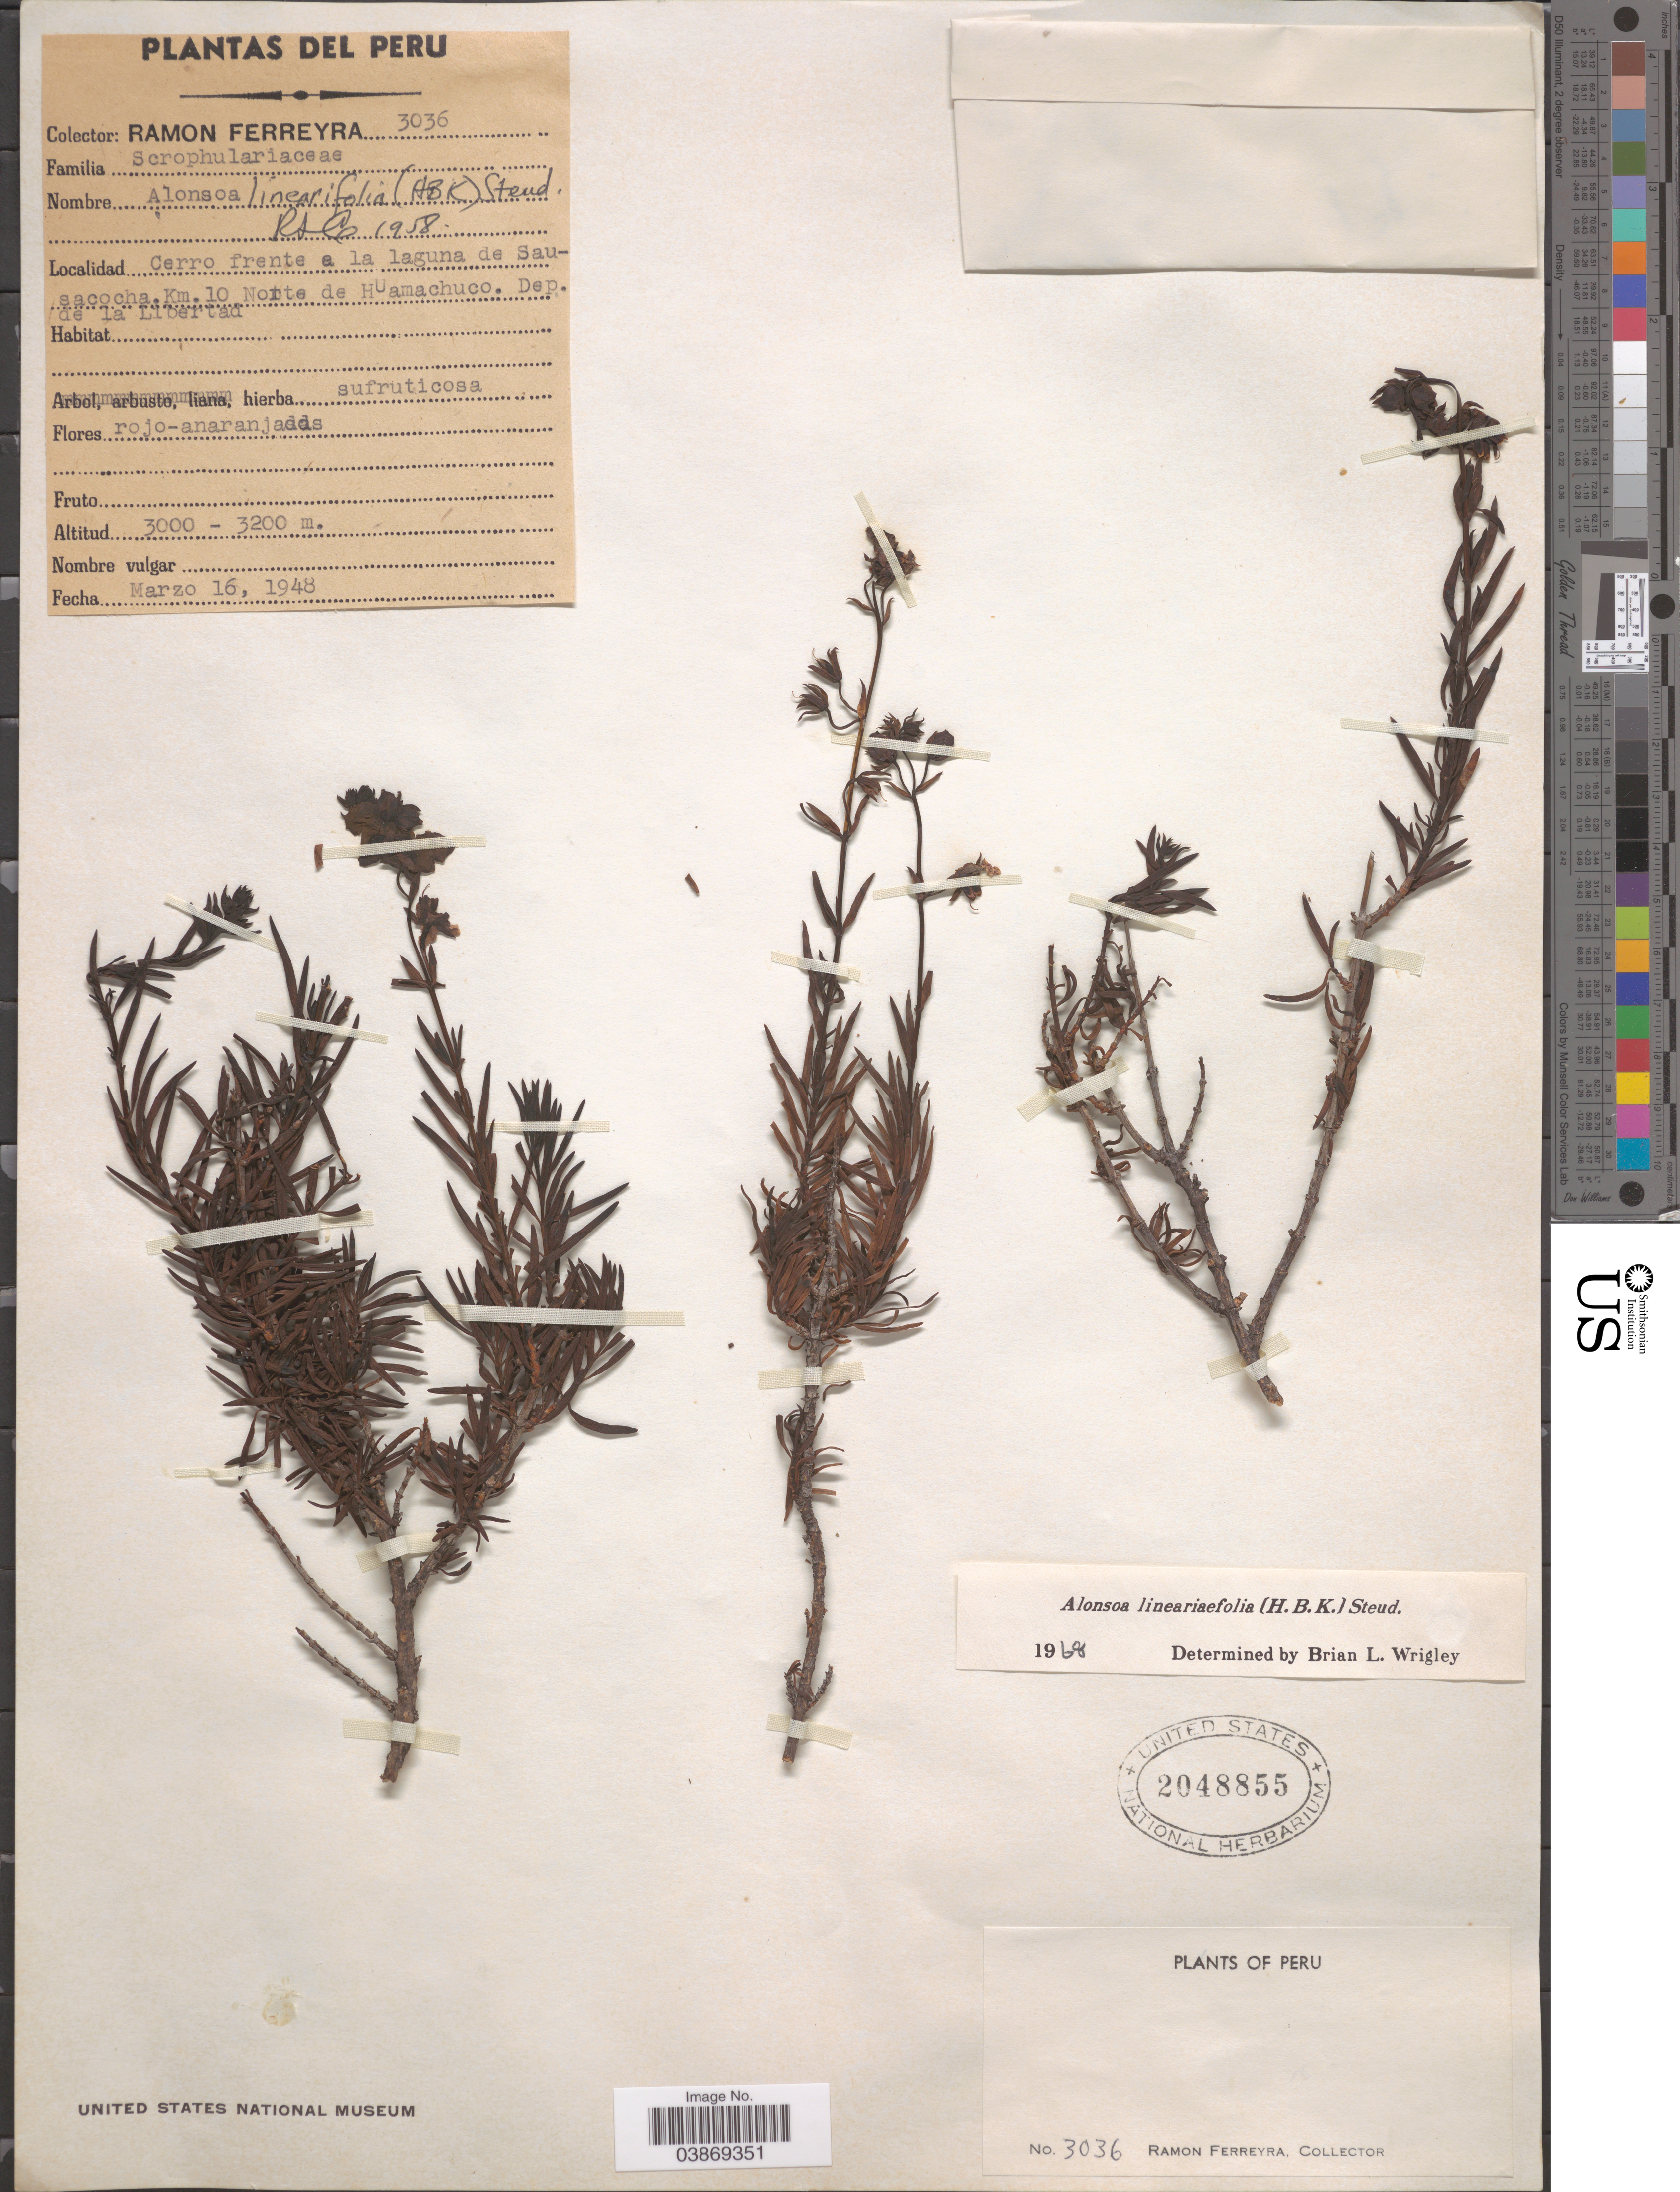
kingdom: Plantae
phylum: Tracheophyta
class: Magnoliopsida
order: Lamiales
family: Scrophulariaceae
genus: Alonsoa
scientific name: Alonsoa linearifolia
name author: Steud.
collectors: R. A. Ferreyra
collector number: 3036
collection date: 1948-03-16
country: Peru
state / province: La Libertad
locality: Cerro frente a la laguna de Sausacocha.Km.10 Norte de Huamachuco. Dep. de la Libertad.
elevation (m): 3000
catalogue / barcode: US 2048855